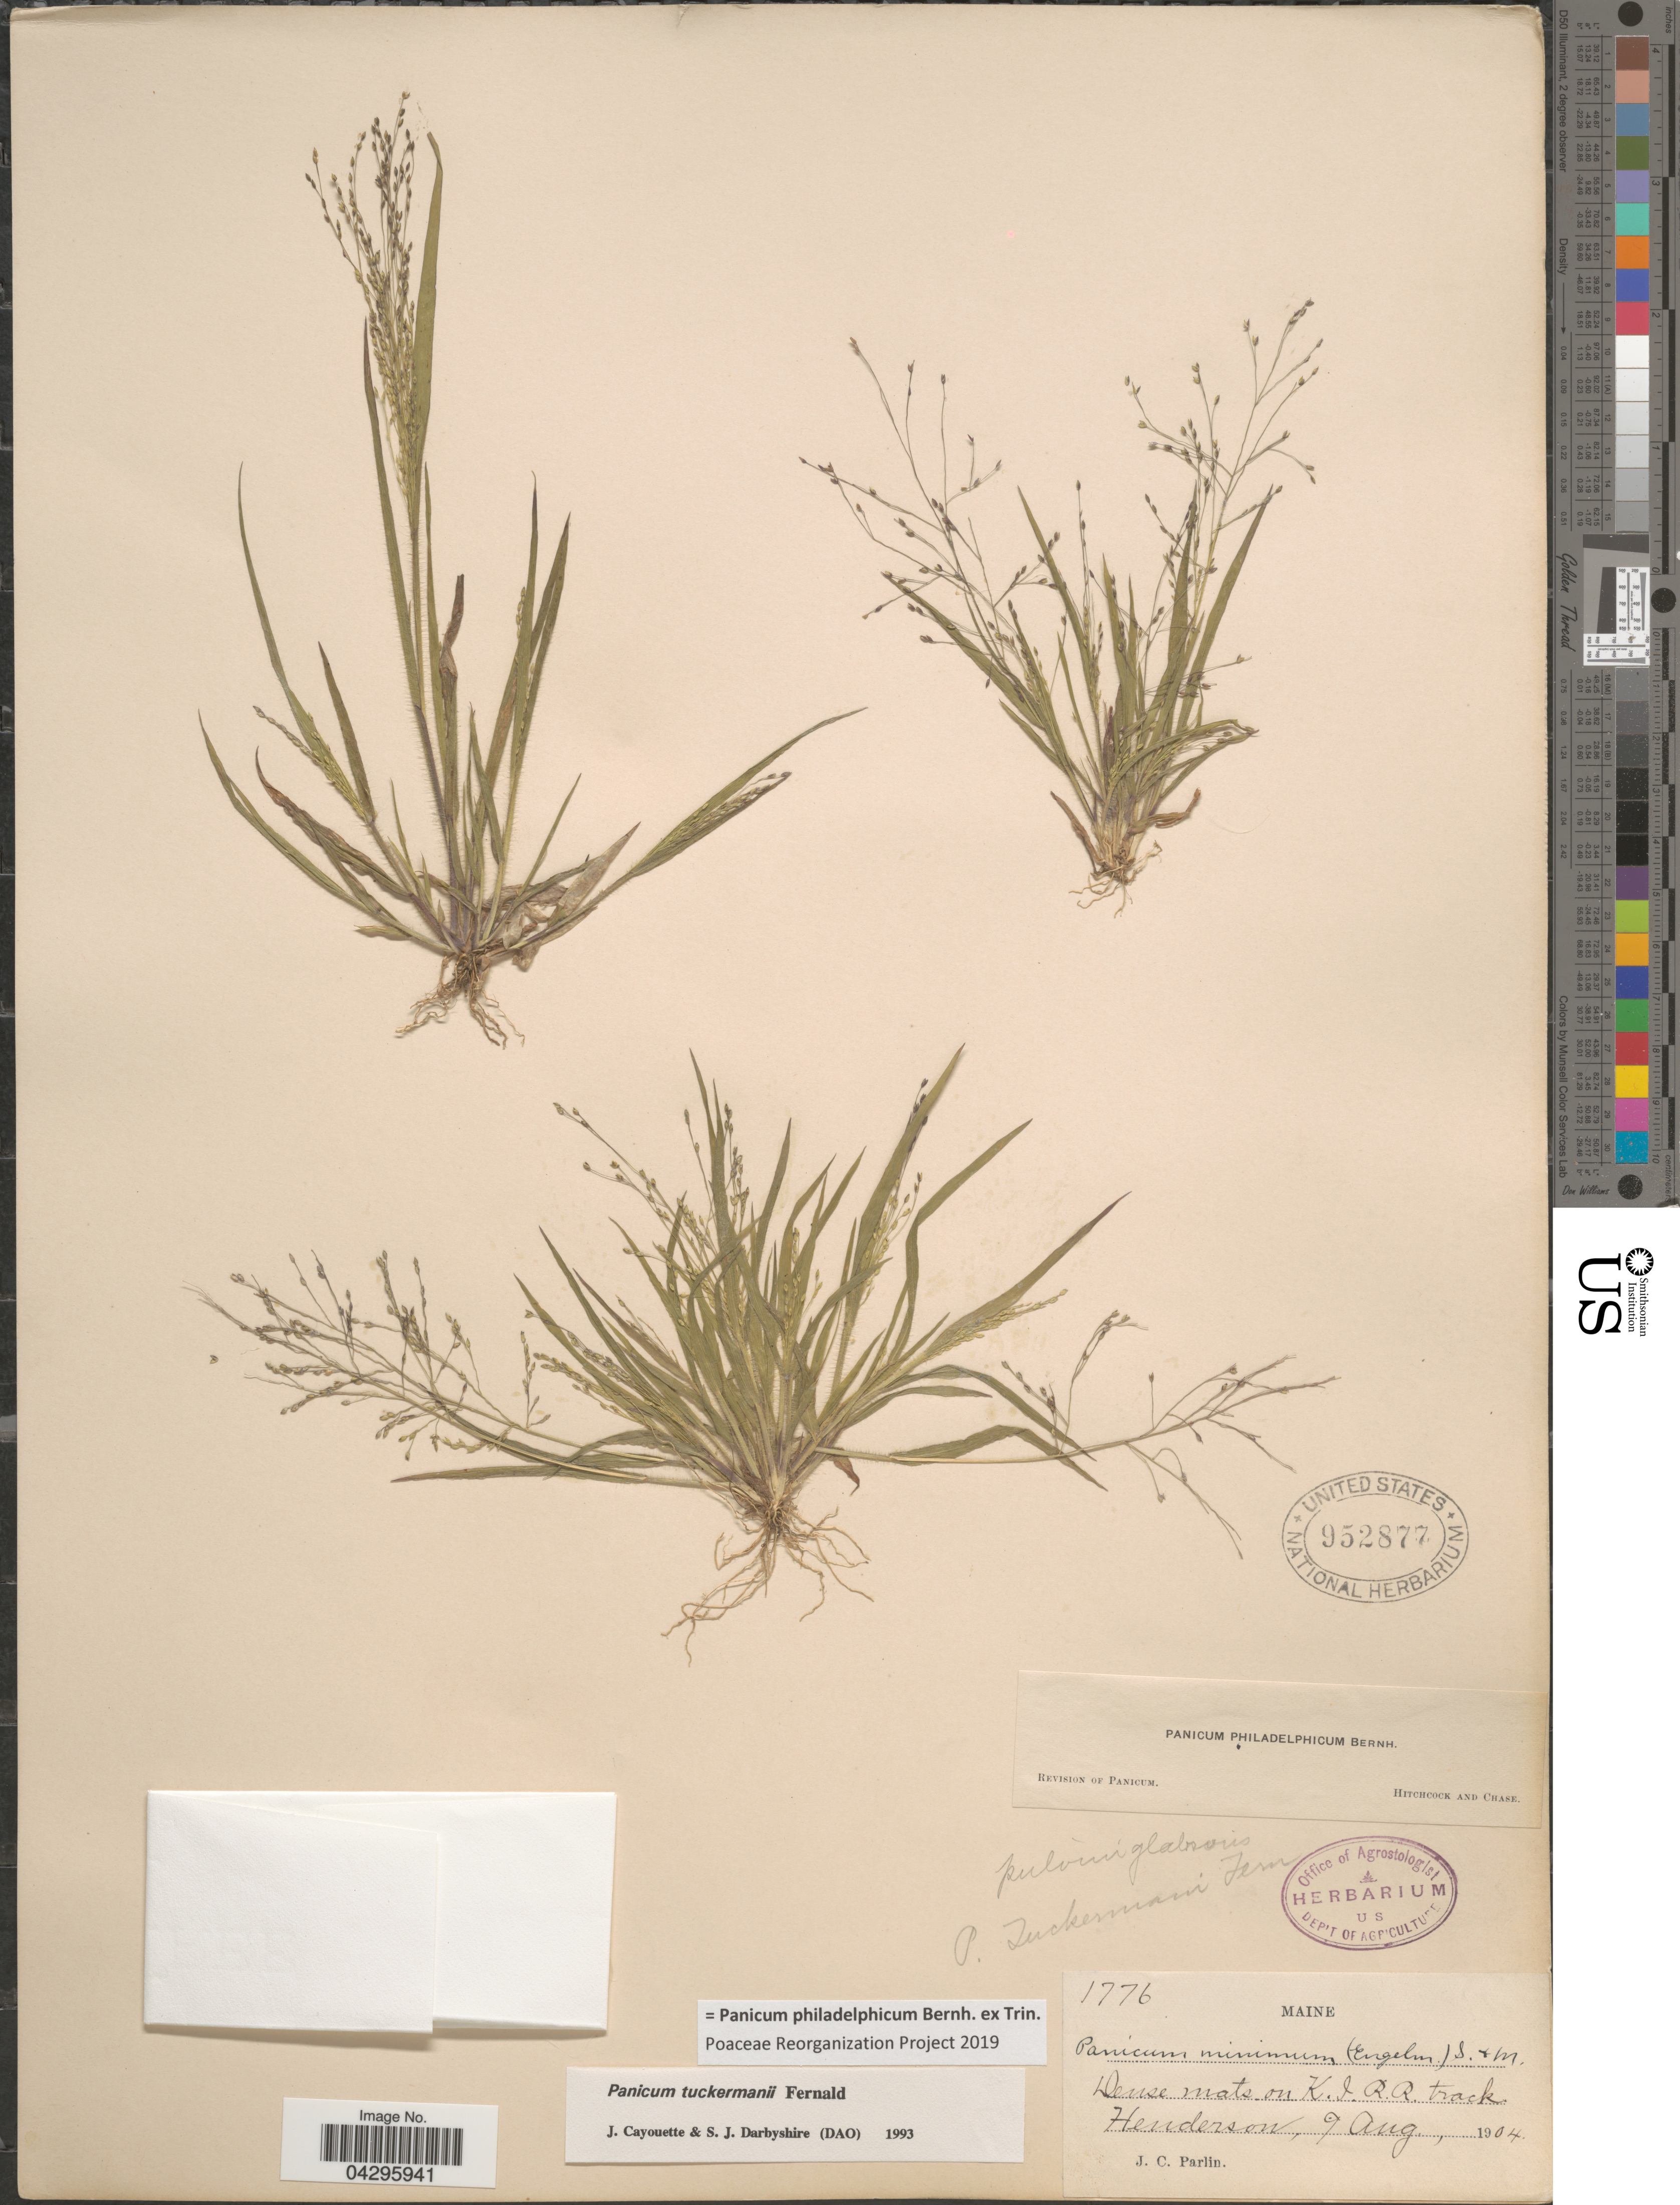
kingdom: Plantae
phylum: Tracheophyta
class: Liliopsida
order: Poales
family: Poaceae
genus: Panicum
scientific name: Panicum philadelphicum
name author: Bernh. ex Trin.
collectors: J. Parlin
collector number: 1776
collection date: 1904-08-09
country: United States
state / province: Maine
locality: Dense mats on K. I. R. R. track. Henderson.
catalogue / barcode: US 952877